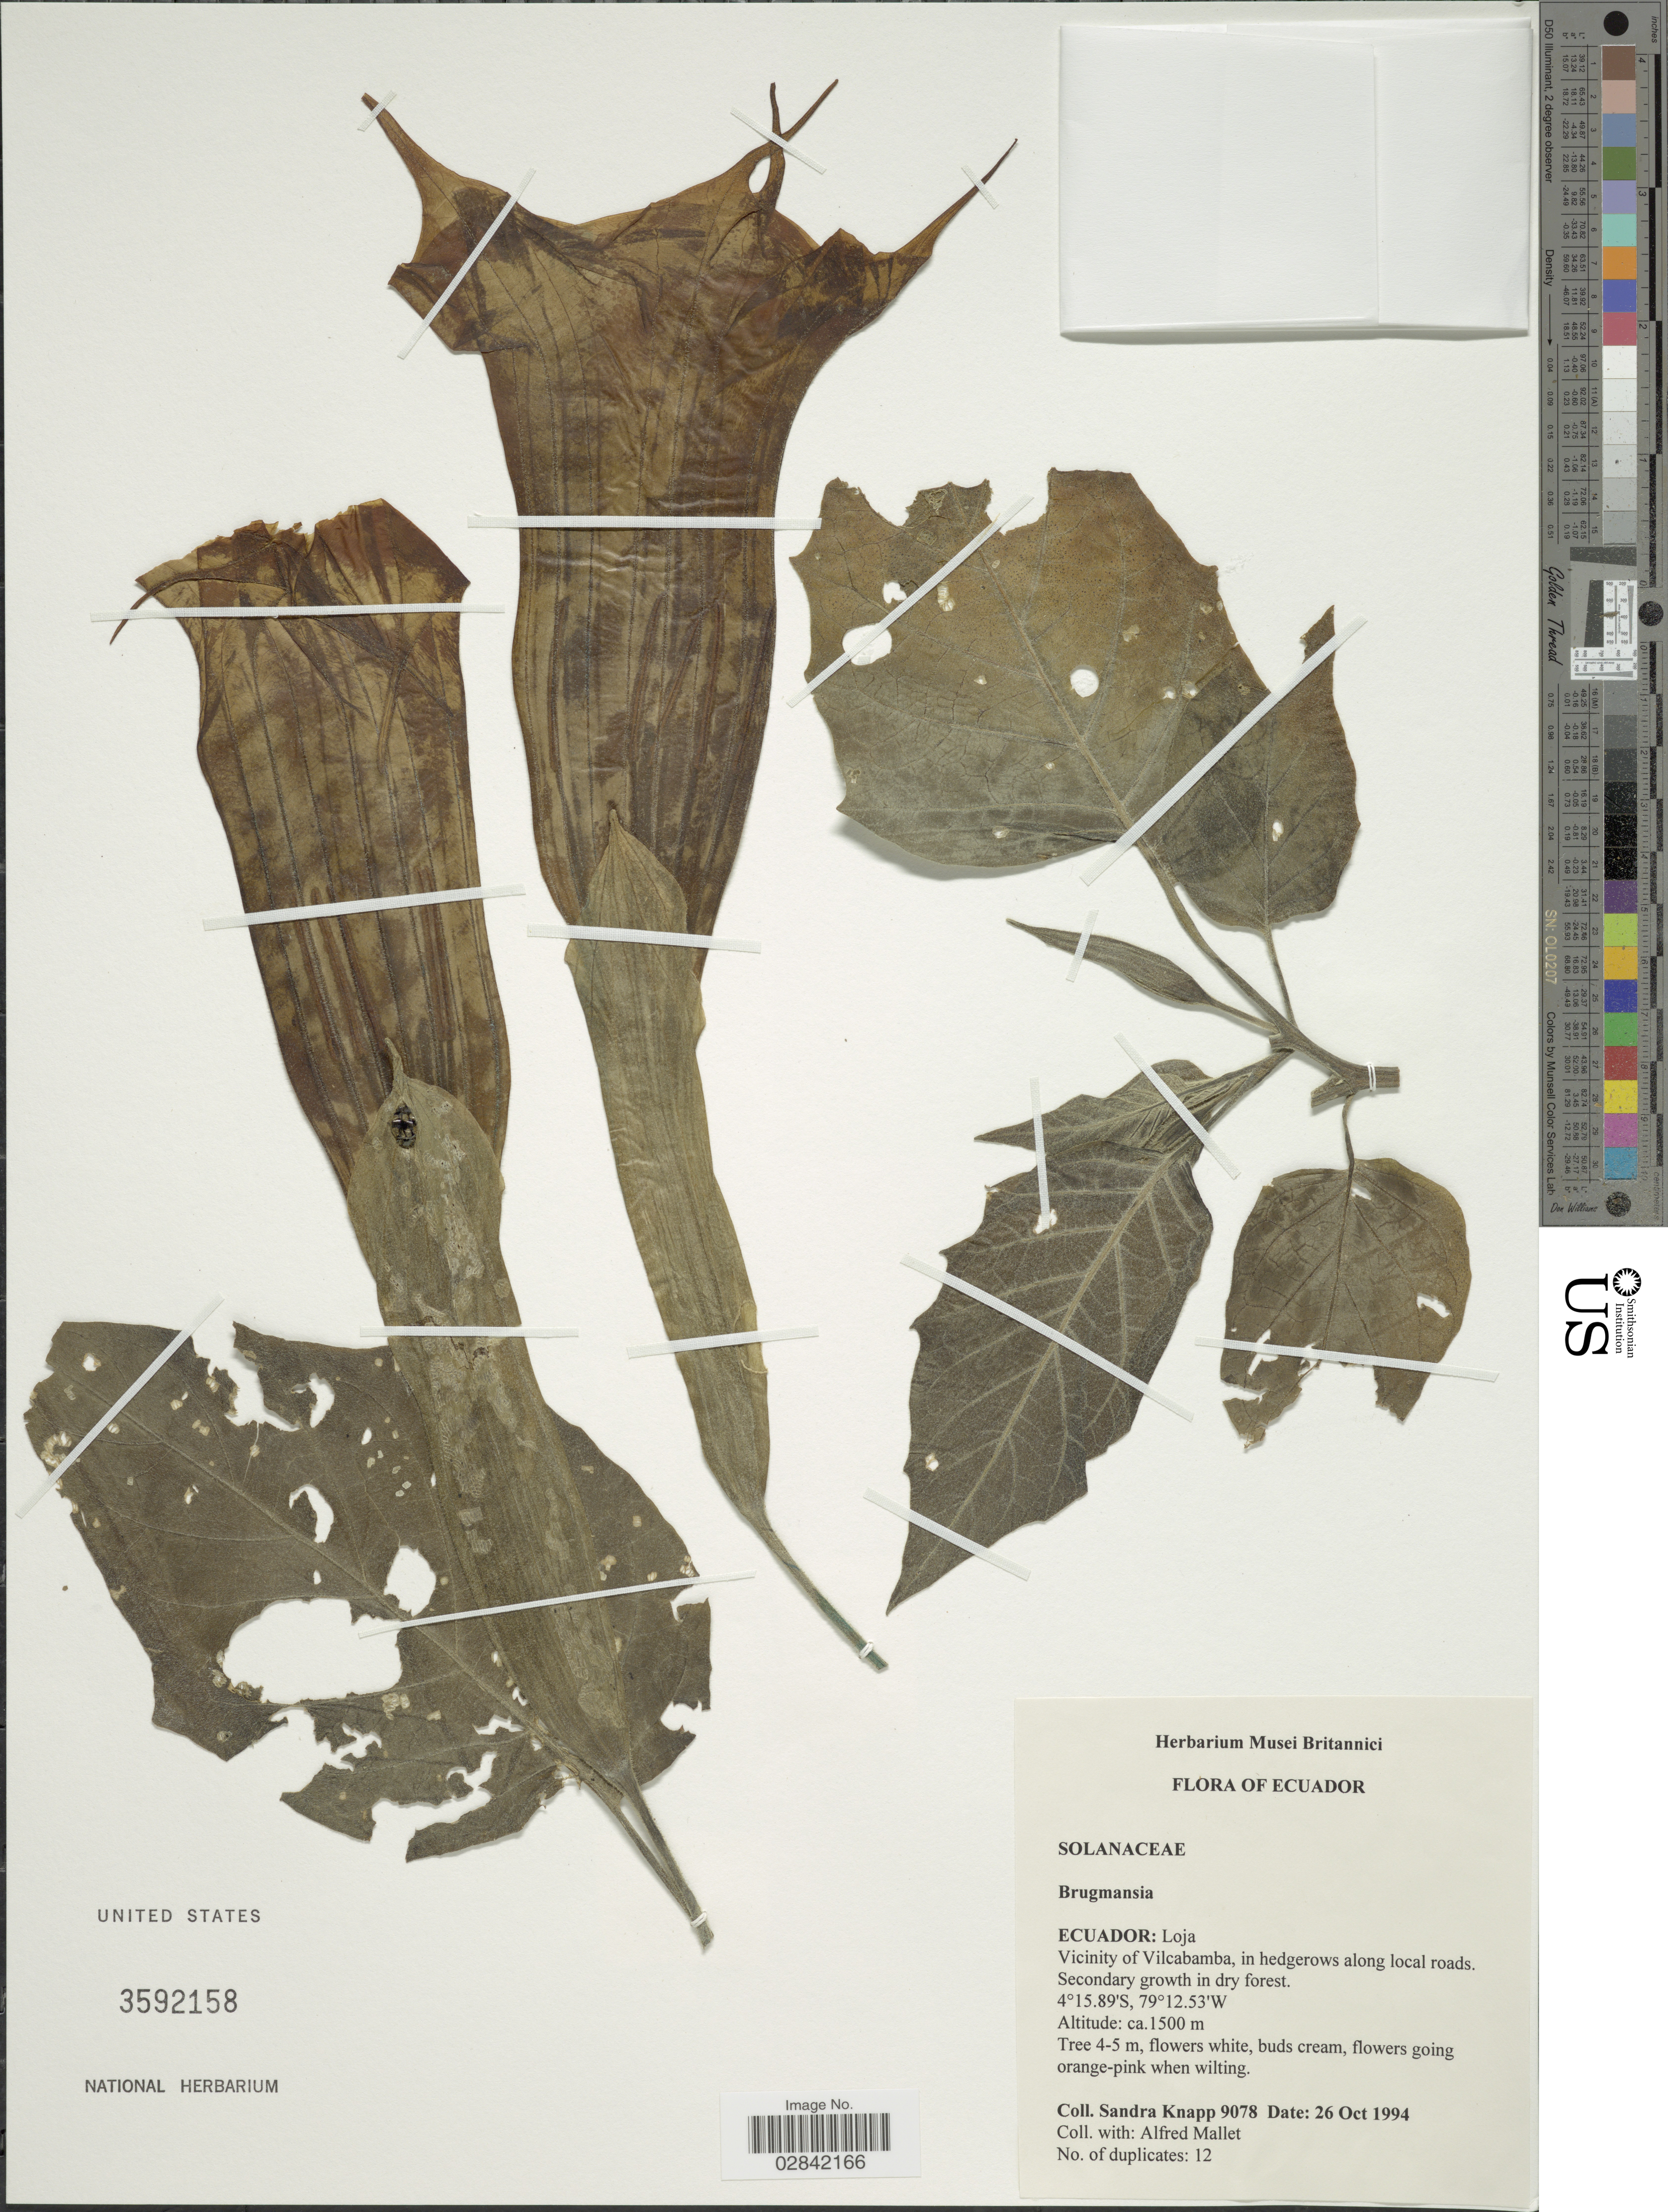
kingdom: Plantae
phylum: Tracheophyta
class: Magnoliopsida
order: Solanales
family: Solanaceae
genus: Brugmansia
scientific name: Brugmansia sp.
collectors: S. Knapp & A. Mallet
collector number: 9078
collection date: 1994-10-26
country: Ecuador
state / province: Loja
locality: Vicinity of Vilcabamba, in hedgerows along local roads.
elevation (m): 1500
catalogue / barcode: US 3592158